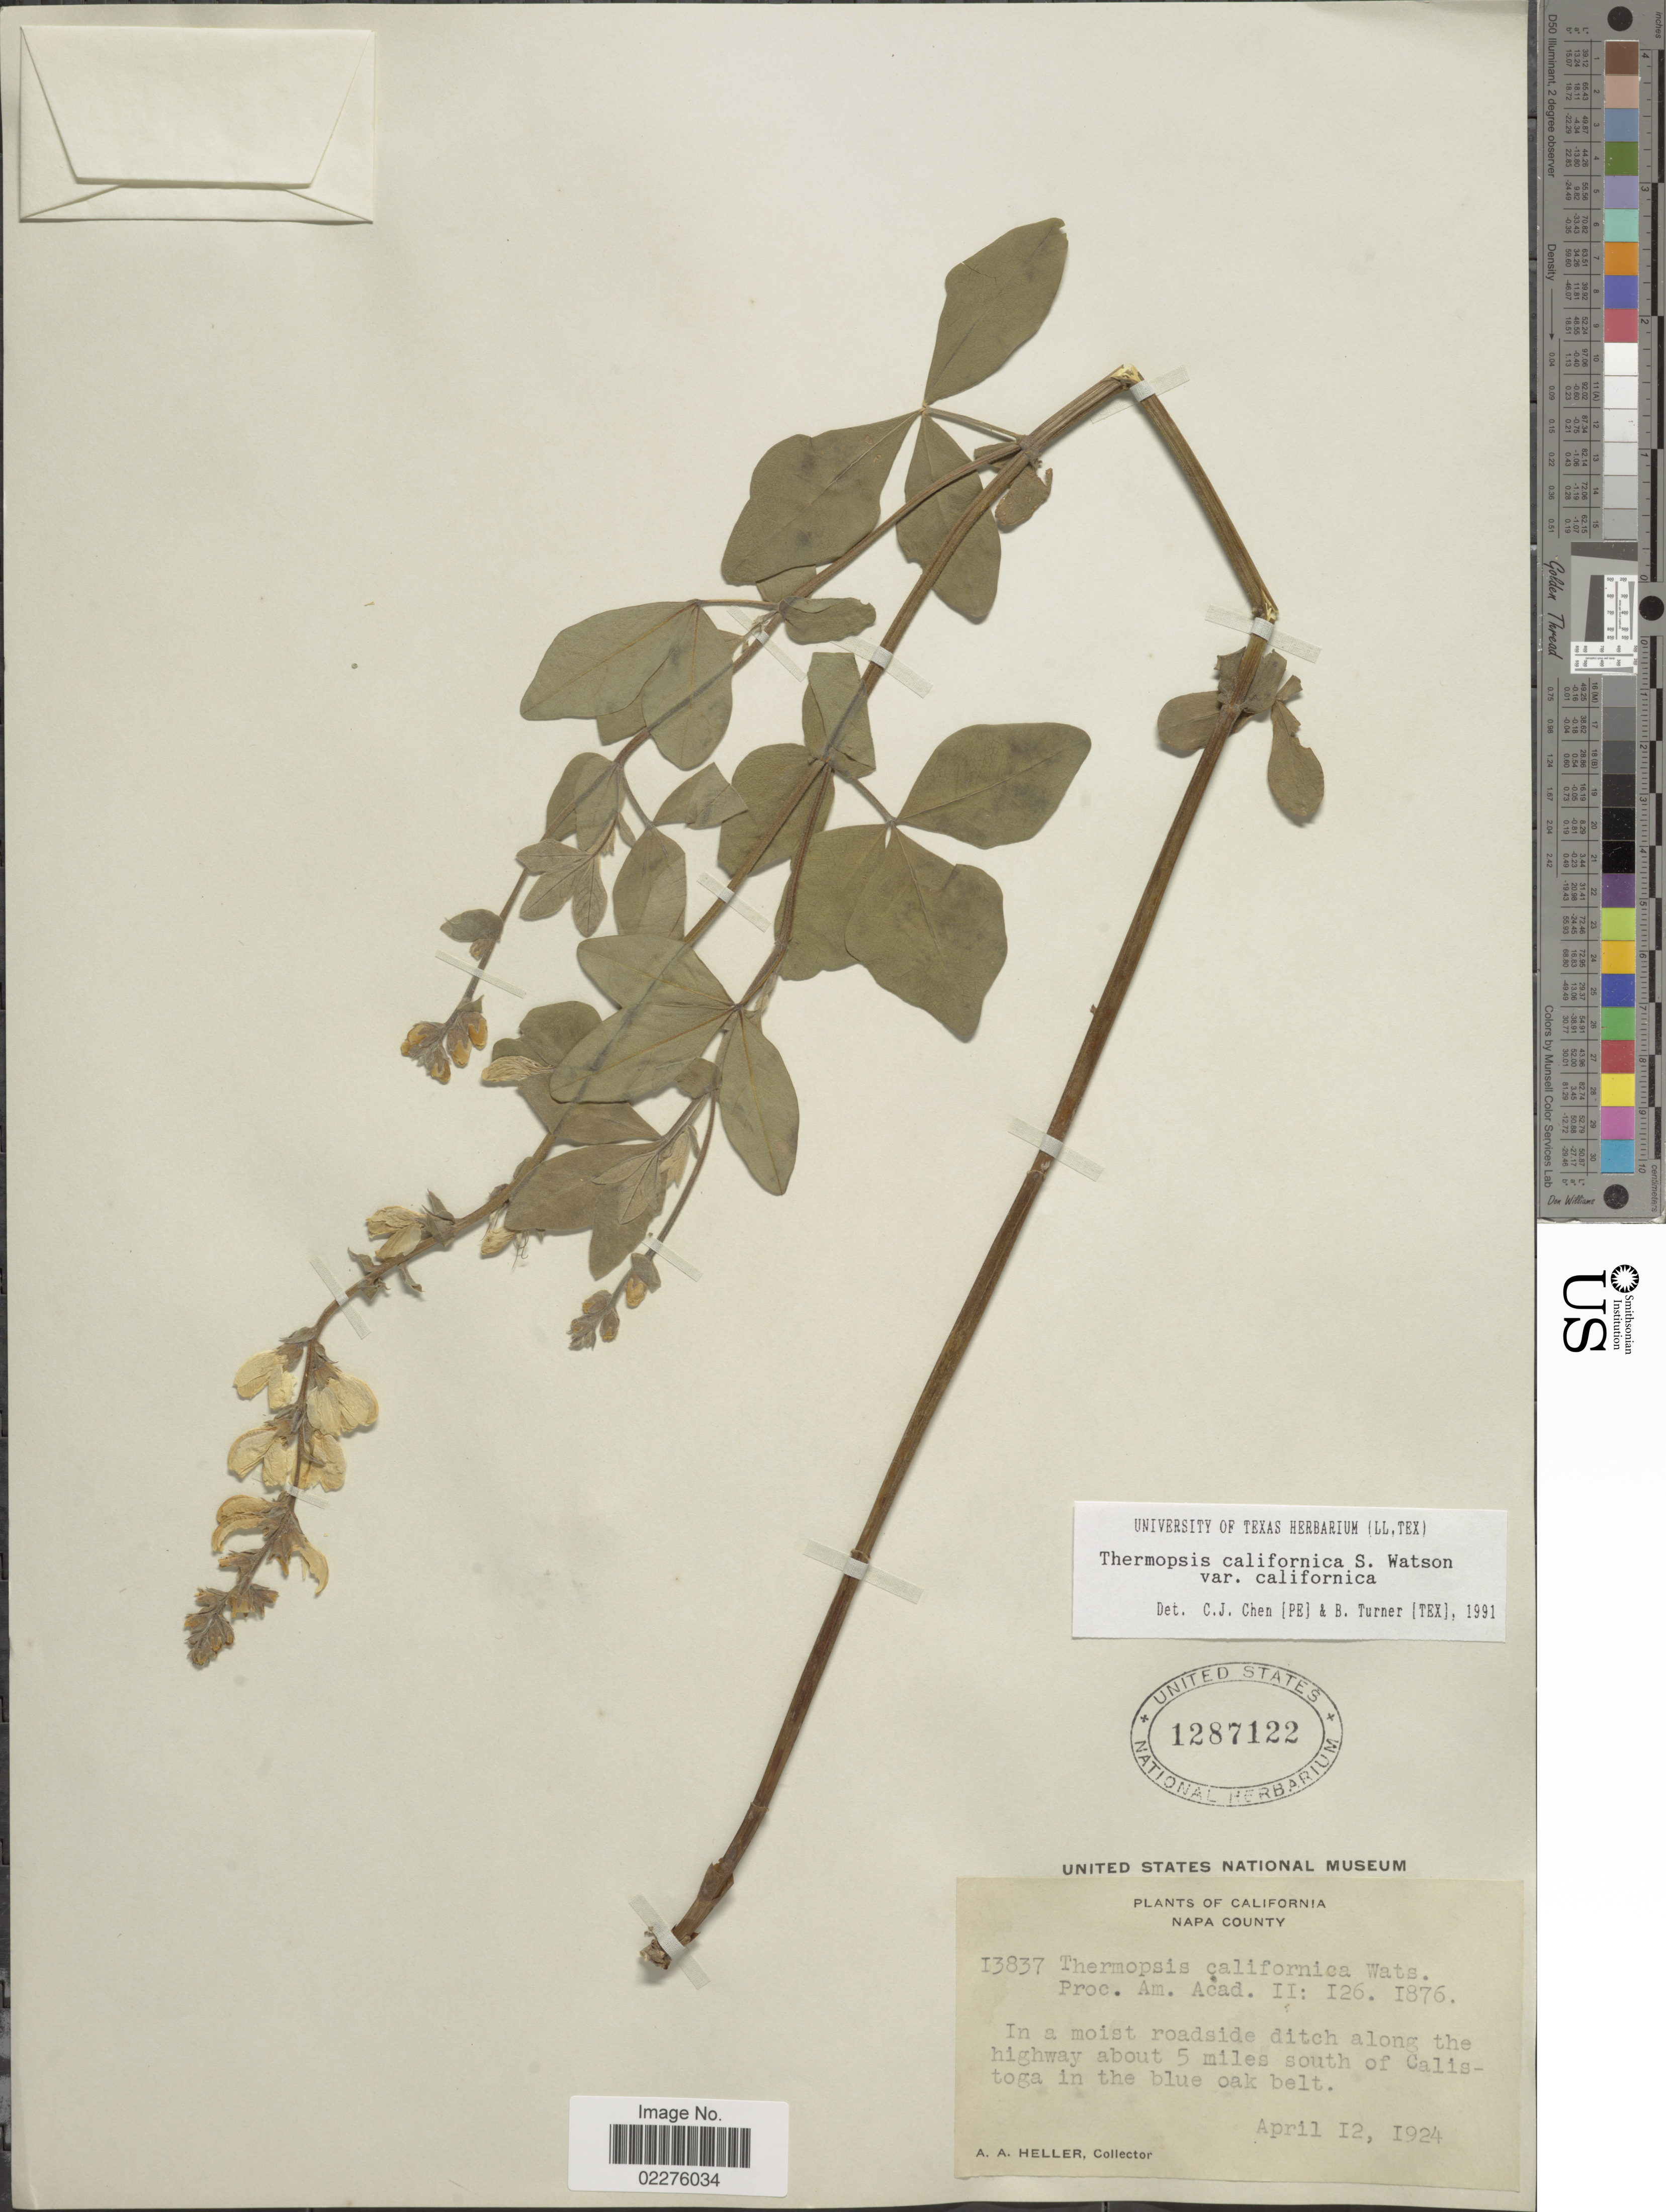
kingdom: Plantae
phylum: Tracheophyta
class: Magnoliopsida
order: Fabales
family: Fabaceae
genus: Thermopsis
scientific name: Thermopsis californica var. californica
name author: S. Watson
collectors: A. A. Heller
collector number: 13837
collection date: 1924-04-12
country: United States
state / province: California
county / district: Napa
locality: Napa County, highway about 5 miles south of Calistoga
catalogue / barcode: US 1287122